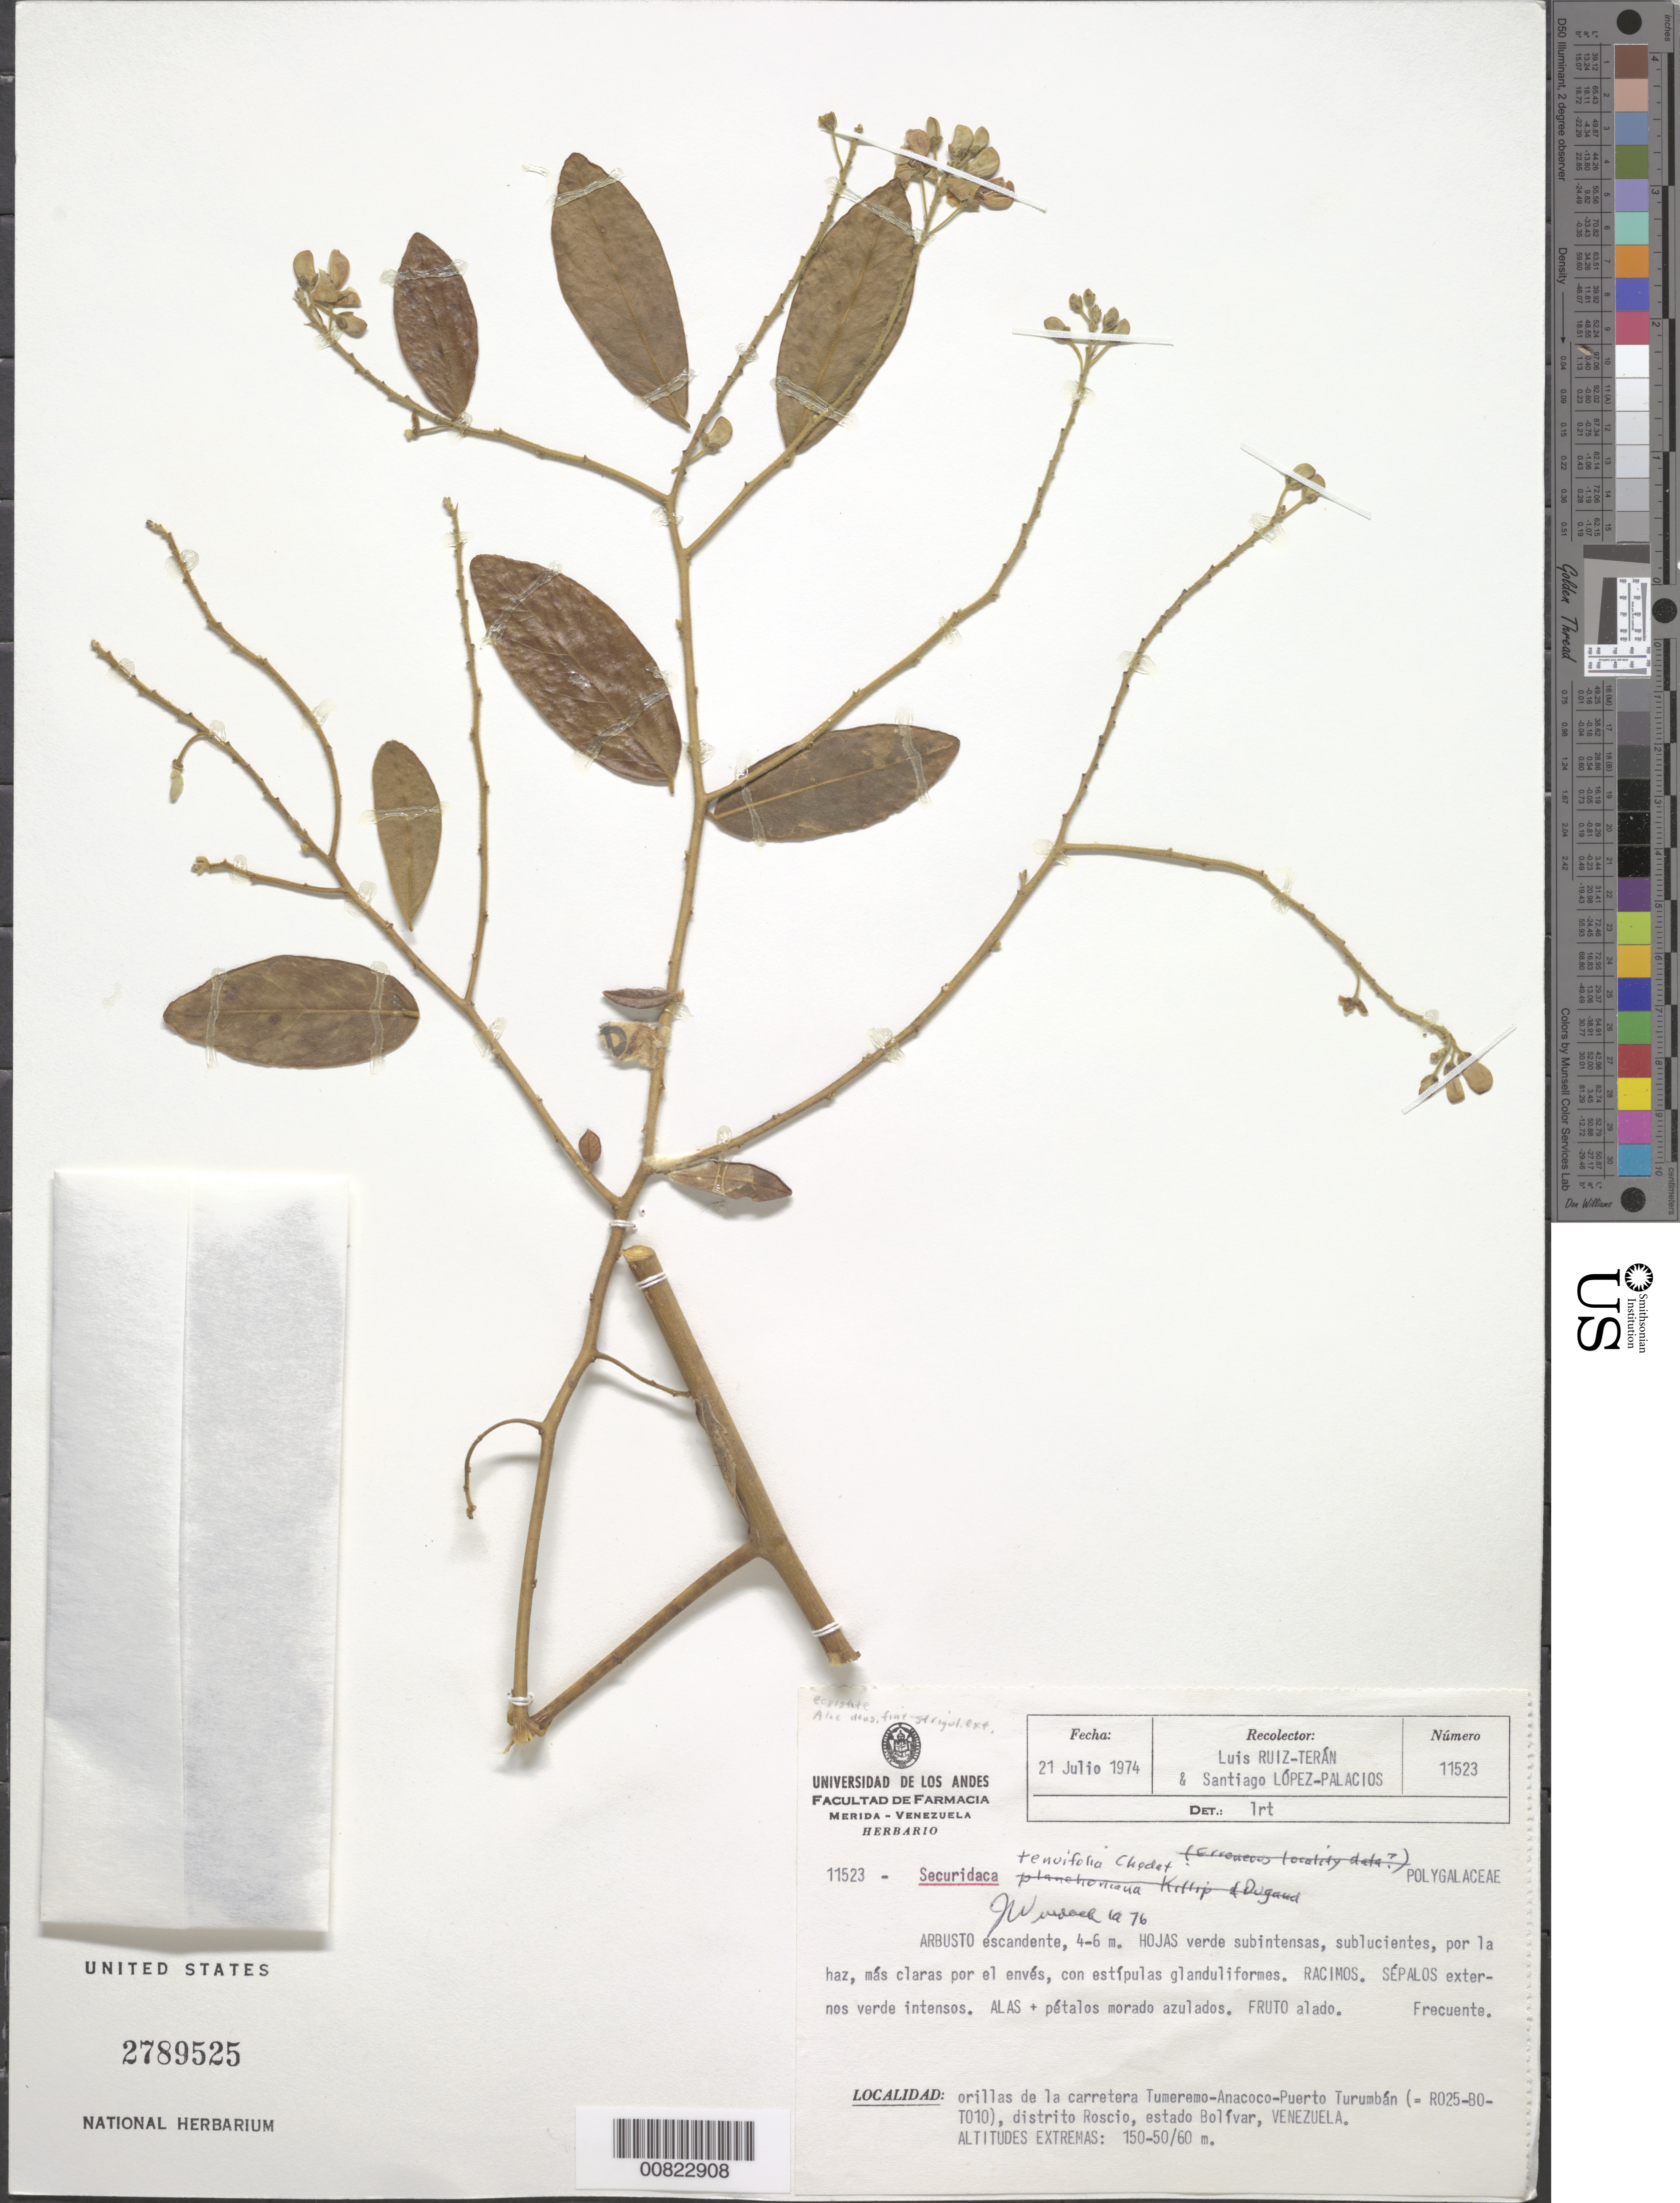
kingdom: Plantae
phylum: Tracheophyta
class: Magnoliopsida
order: Fabales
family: Polygalaceae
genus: Securidaca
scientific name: Securidaca tenuifolia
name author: Chodat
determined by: Wurdack, John J., (US), US (UNITED STATES)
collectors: L. E. Ruíz-Terán & S. López-Palacios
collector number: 11523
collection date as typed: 21-Jul-74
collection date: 1974-07-21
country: Venezuela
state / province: Bolívar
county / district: Roscio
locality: Tumeremo-Anacoco-Puerto Turumbán road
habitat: Roadside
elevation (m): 50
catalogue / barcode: US 2789525